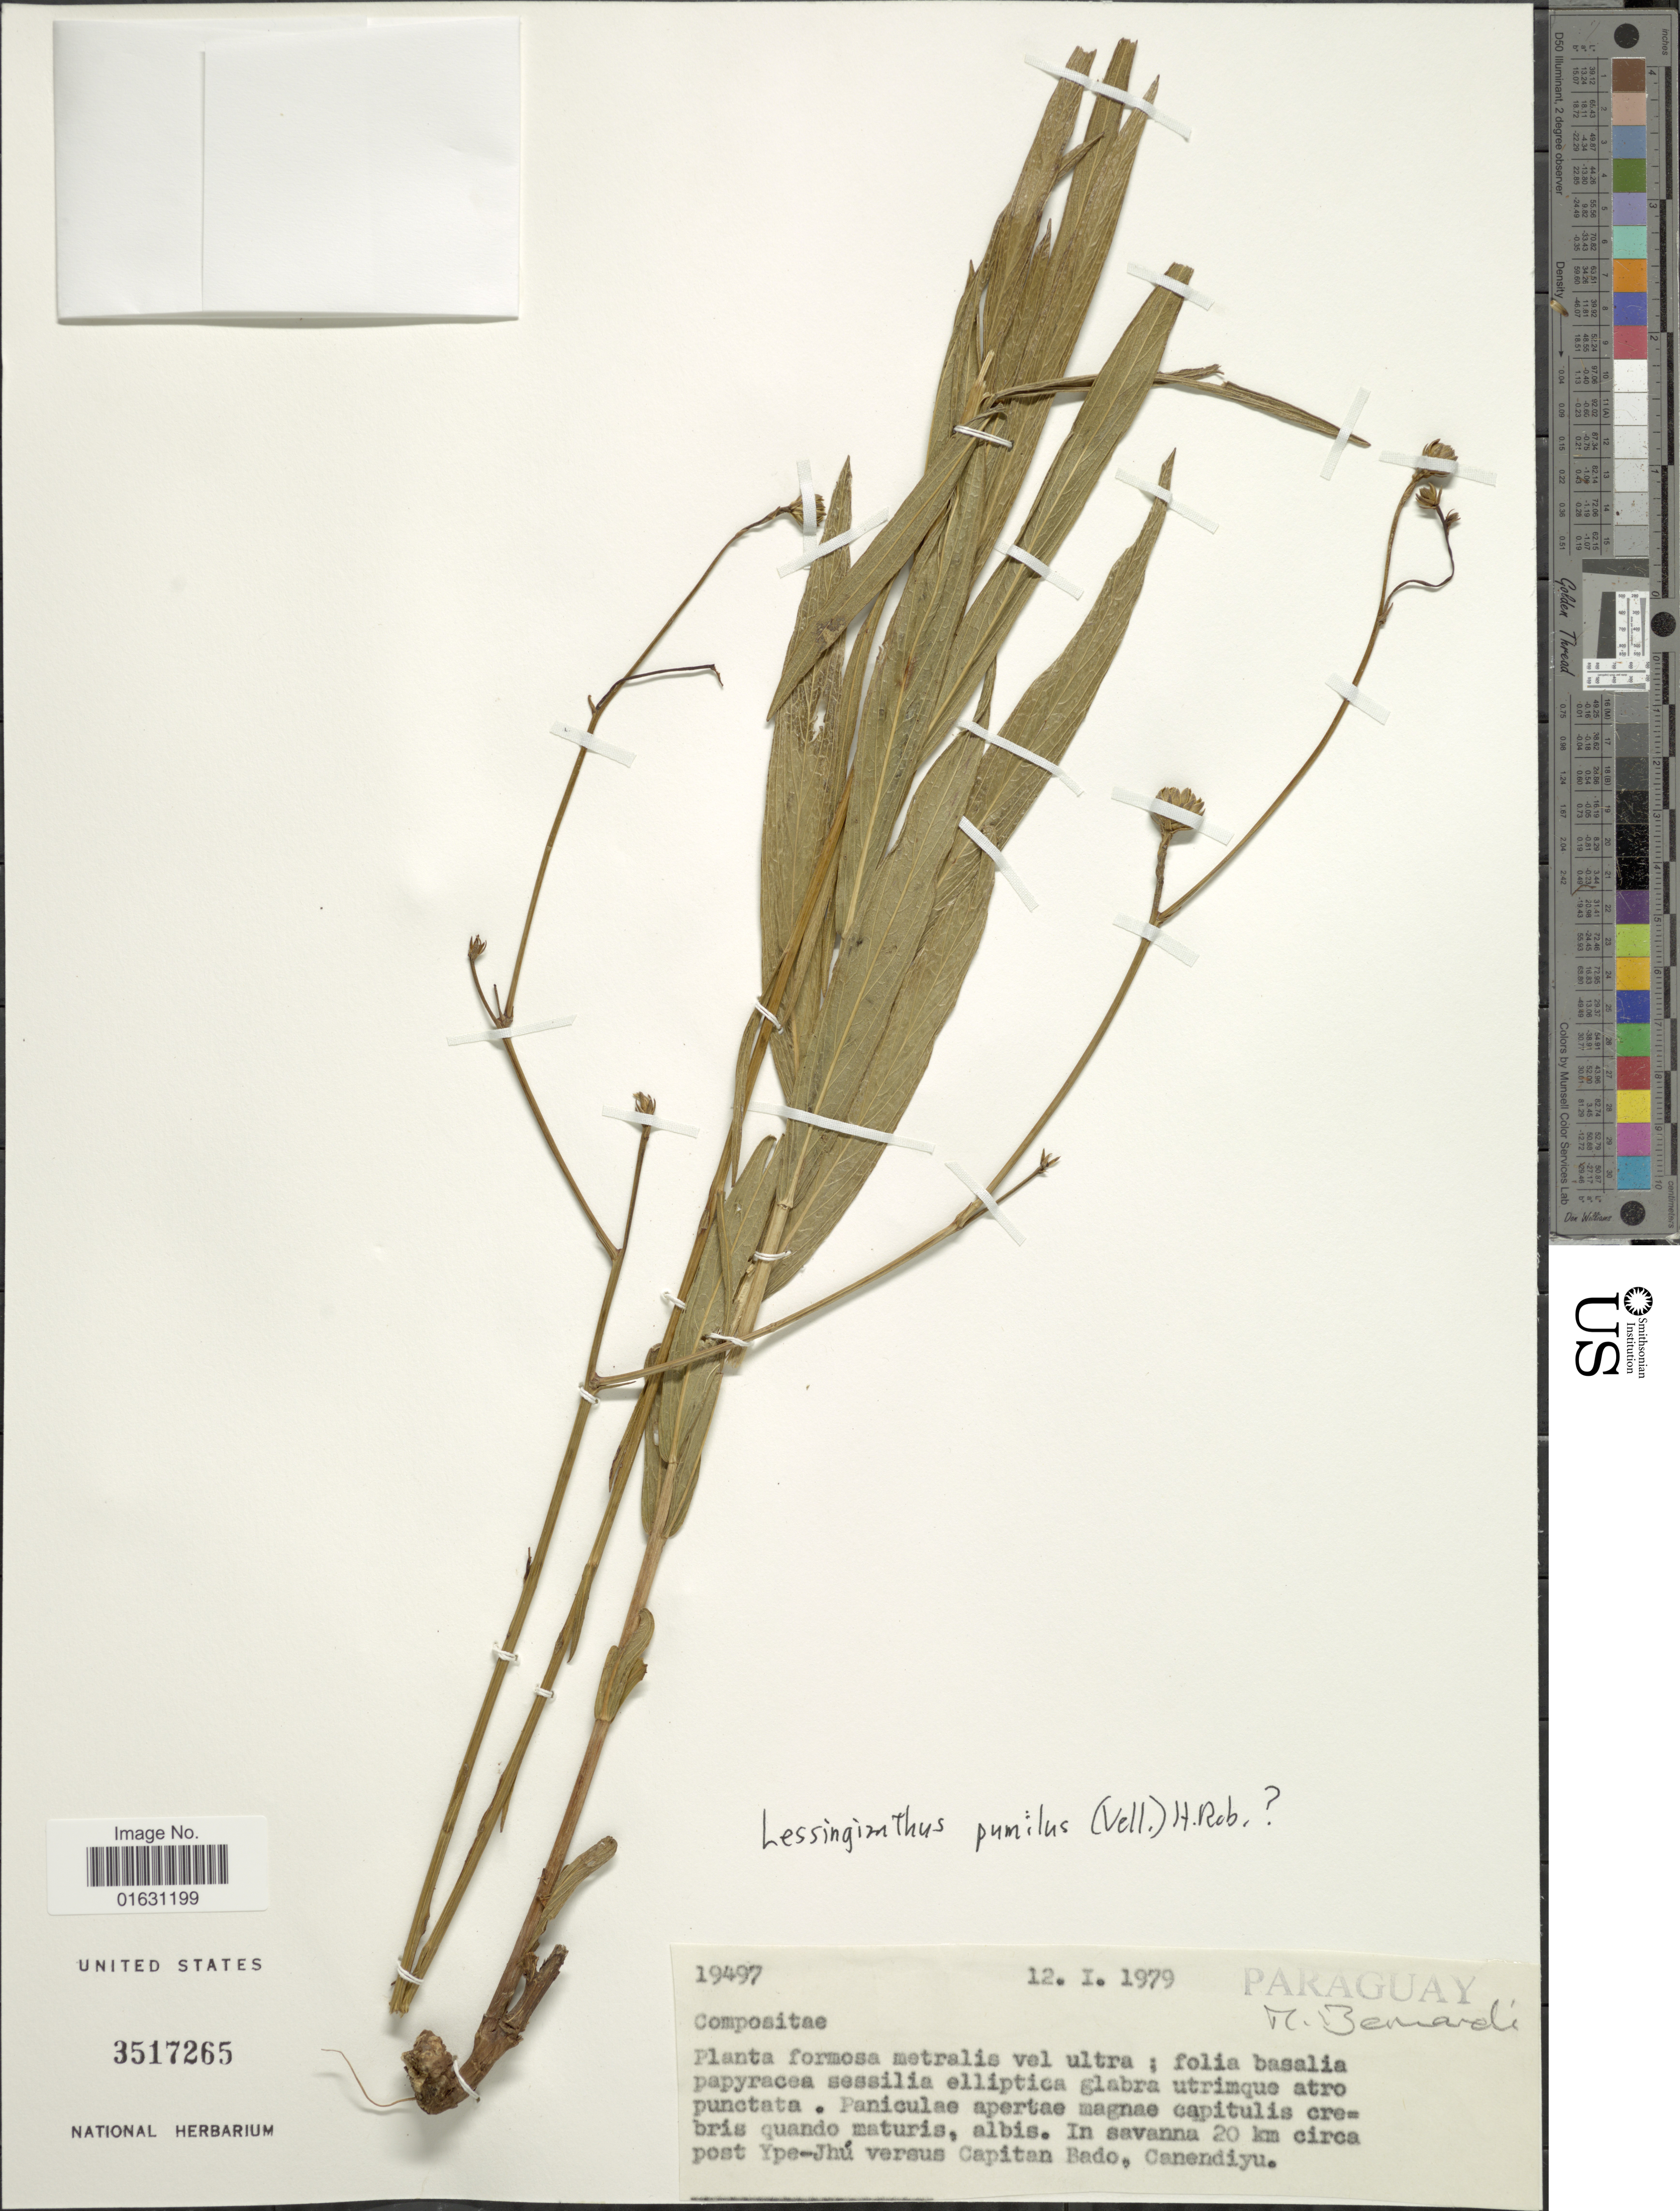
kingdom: Plantae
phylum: Tracheophyta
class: Magnoliopsida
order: Asterales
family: Asteraceae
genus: Lessingianthus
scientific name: Lessingianthus pumillus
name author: (Vell.) H. Rob.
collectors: M. Bernardi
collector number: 19497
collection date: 1979-01-12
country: Paraguay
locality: In savanna 20 km circa post Ype-Jhu versus Capitan Bado, Canendiyu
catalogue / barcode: US 3517265